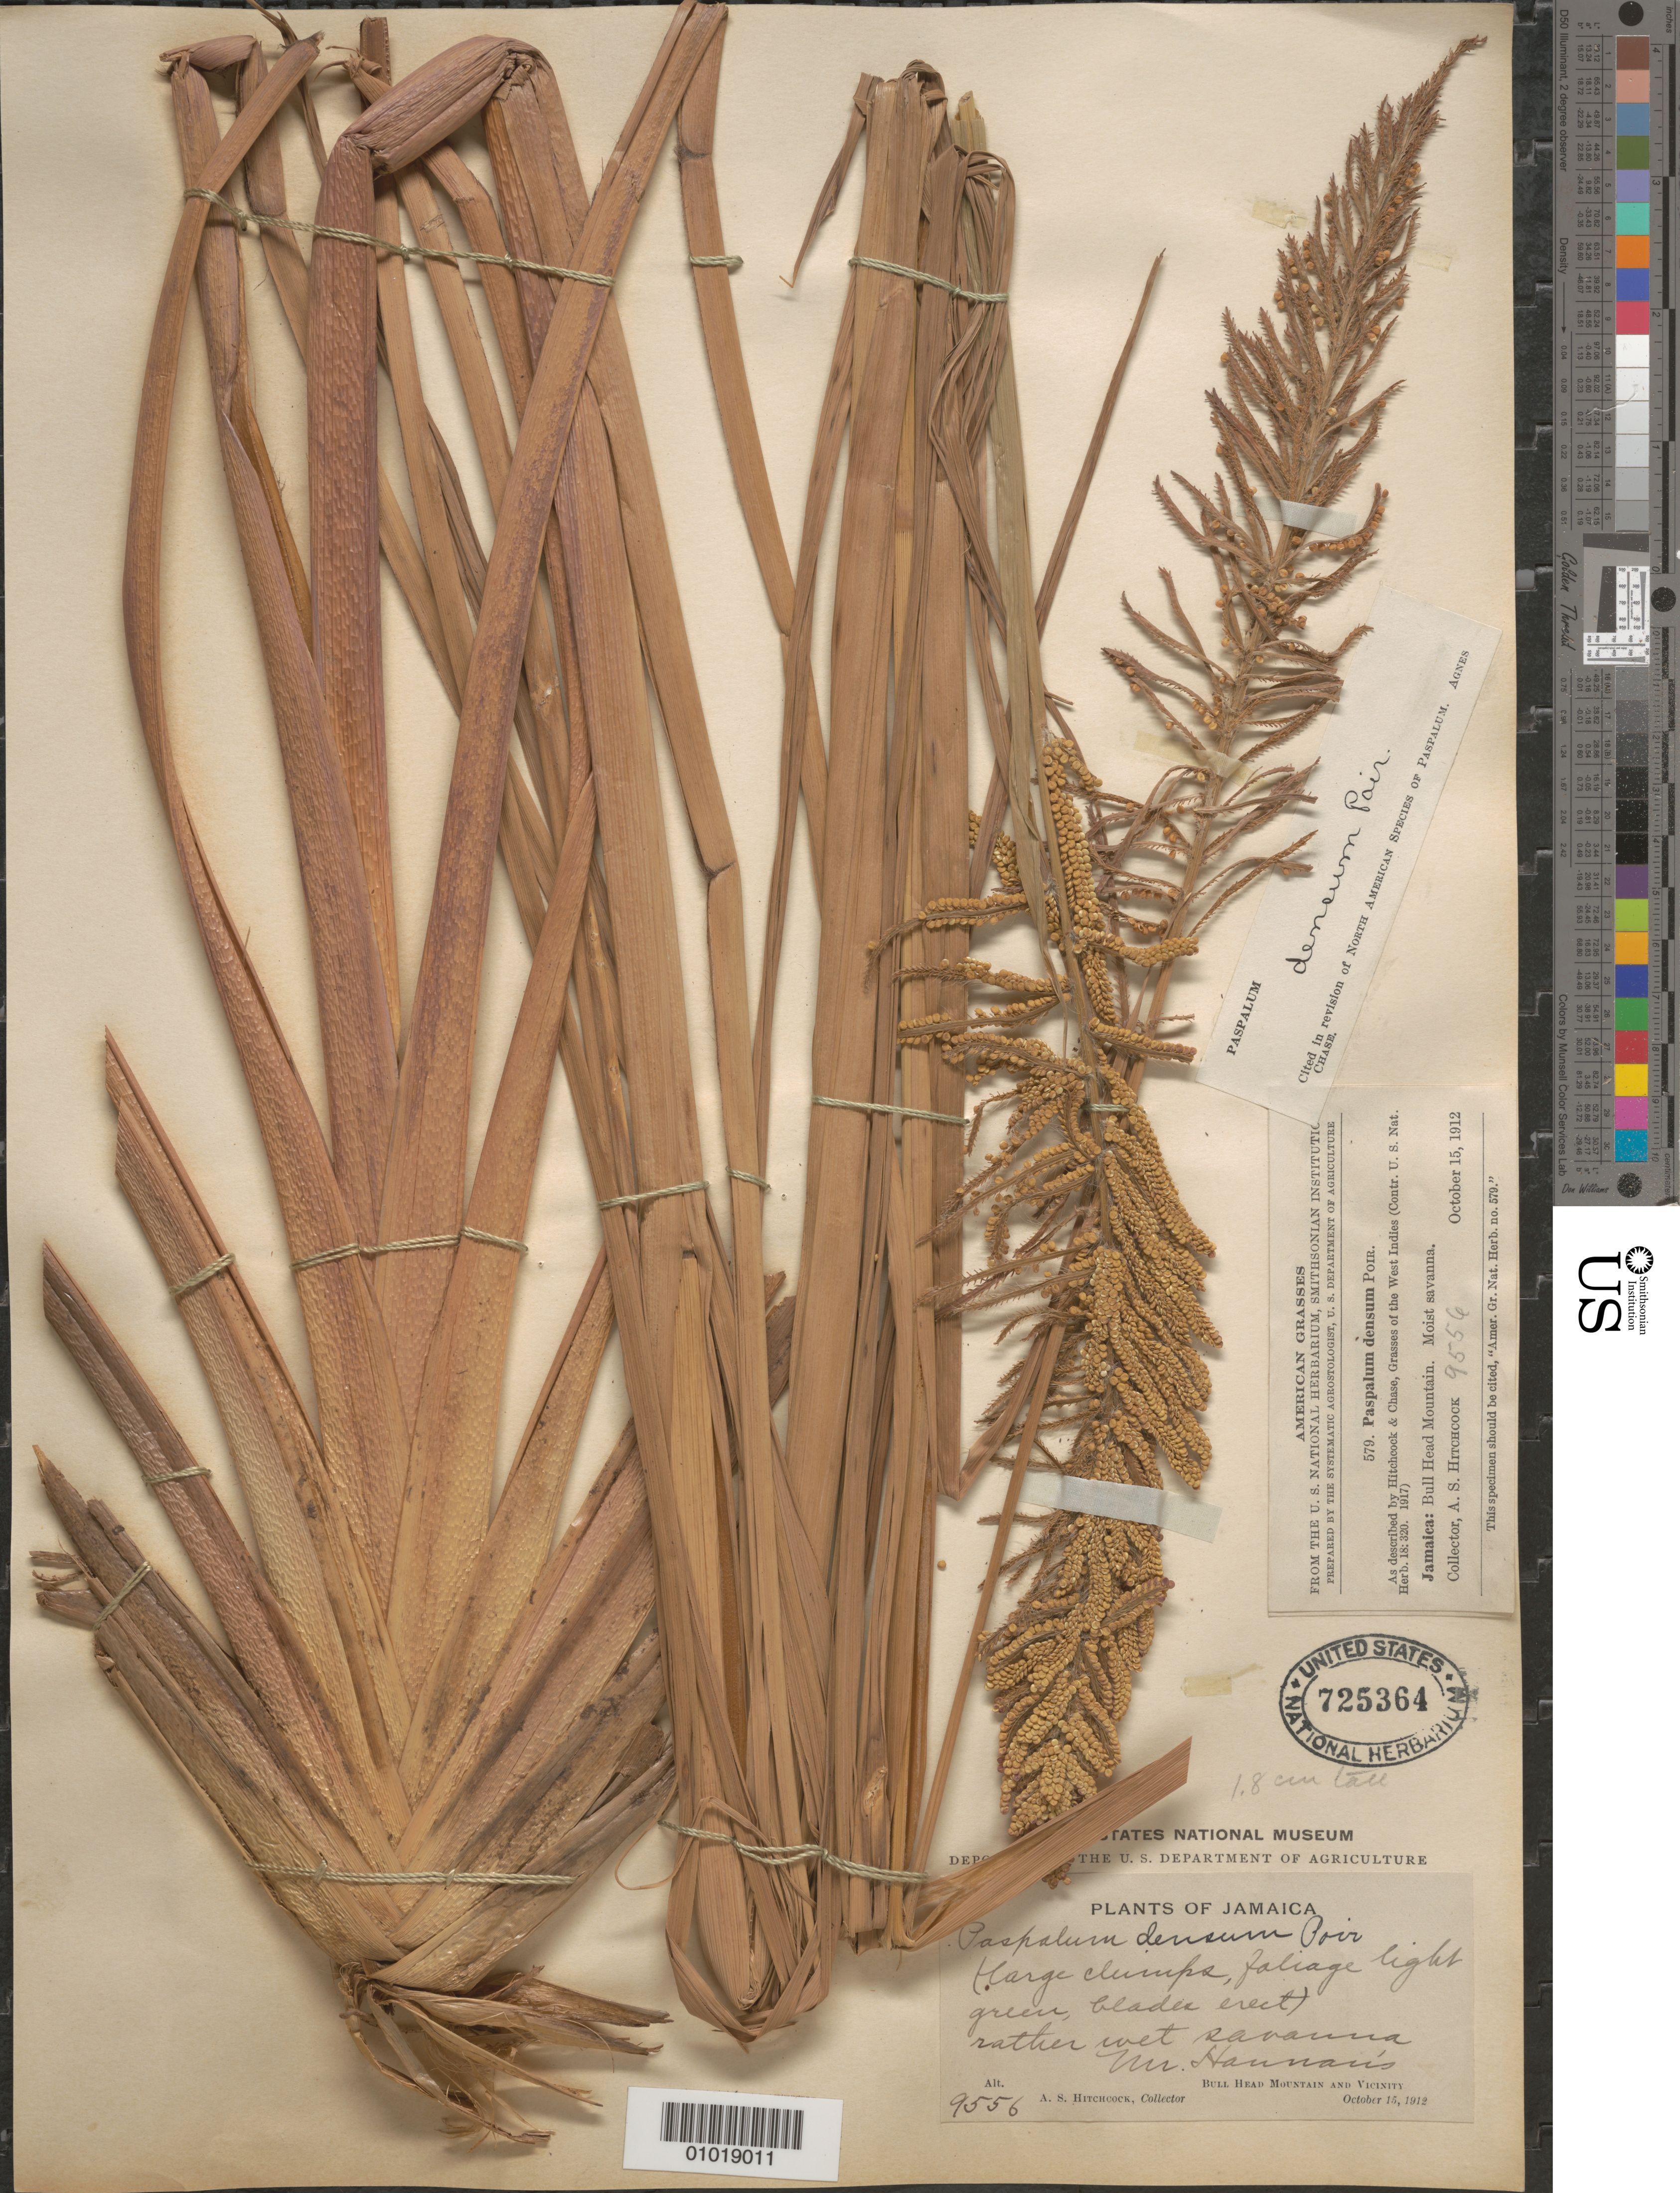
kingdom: Plantae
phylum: Tracheophyta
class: Liliopsida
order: Poales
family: Poaceae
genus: Paspalum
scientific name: Paspalum densum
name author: Poir.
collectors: A. S. Hitchcock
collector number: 9556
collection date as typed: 15 Oct 1912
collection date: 1912-10-15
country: Jamaica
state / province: Clarendon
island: Jamaica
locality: Bull Head Mtn. and vic.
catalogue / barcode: US 725364